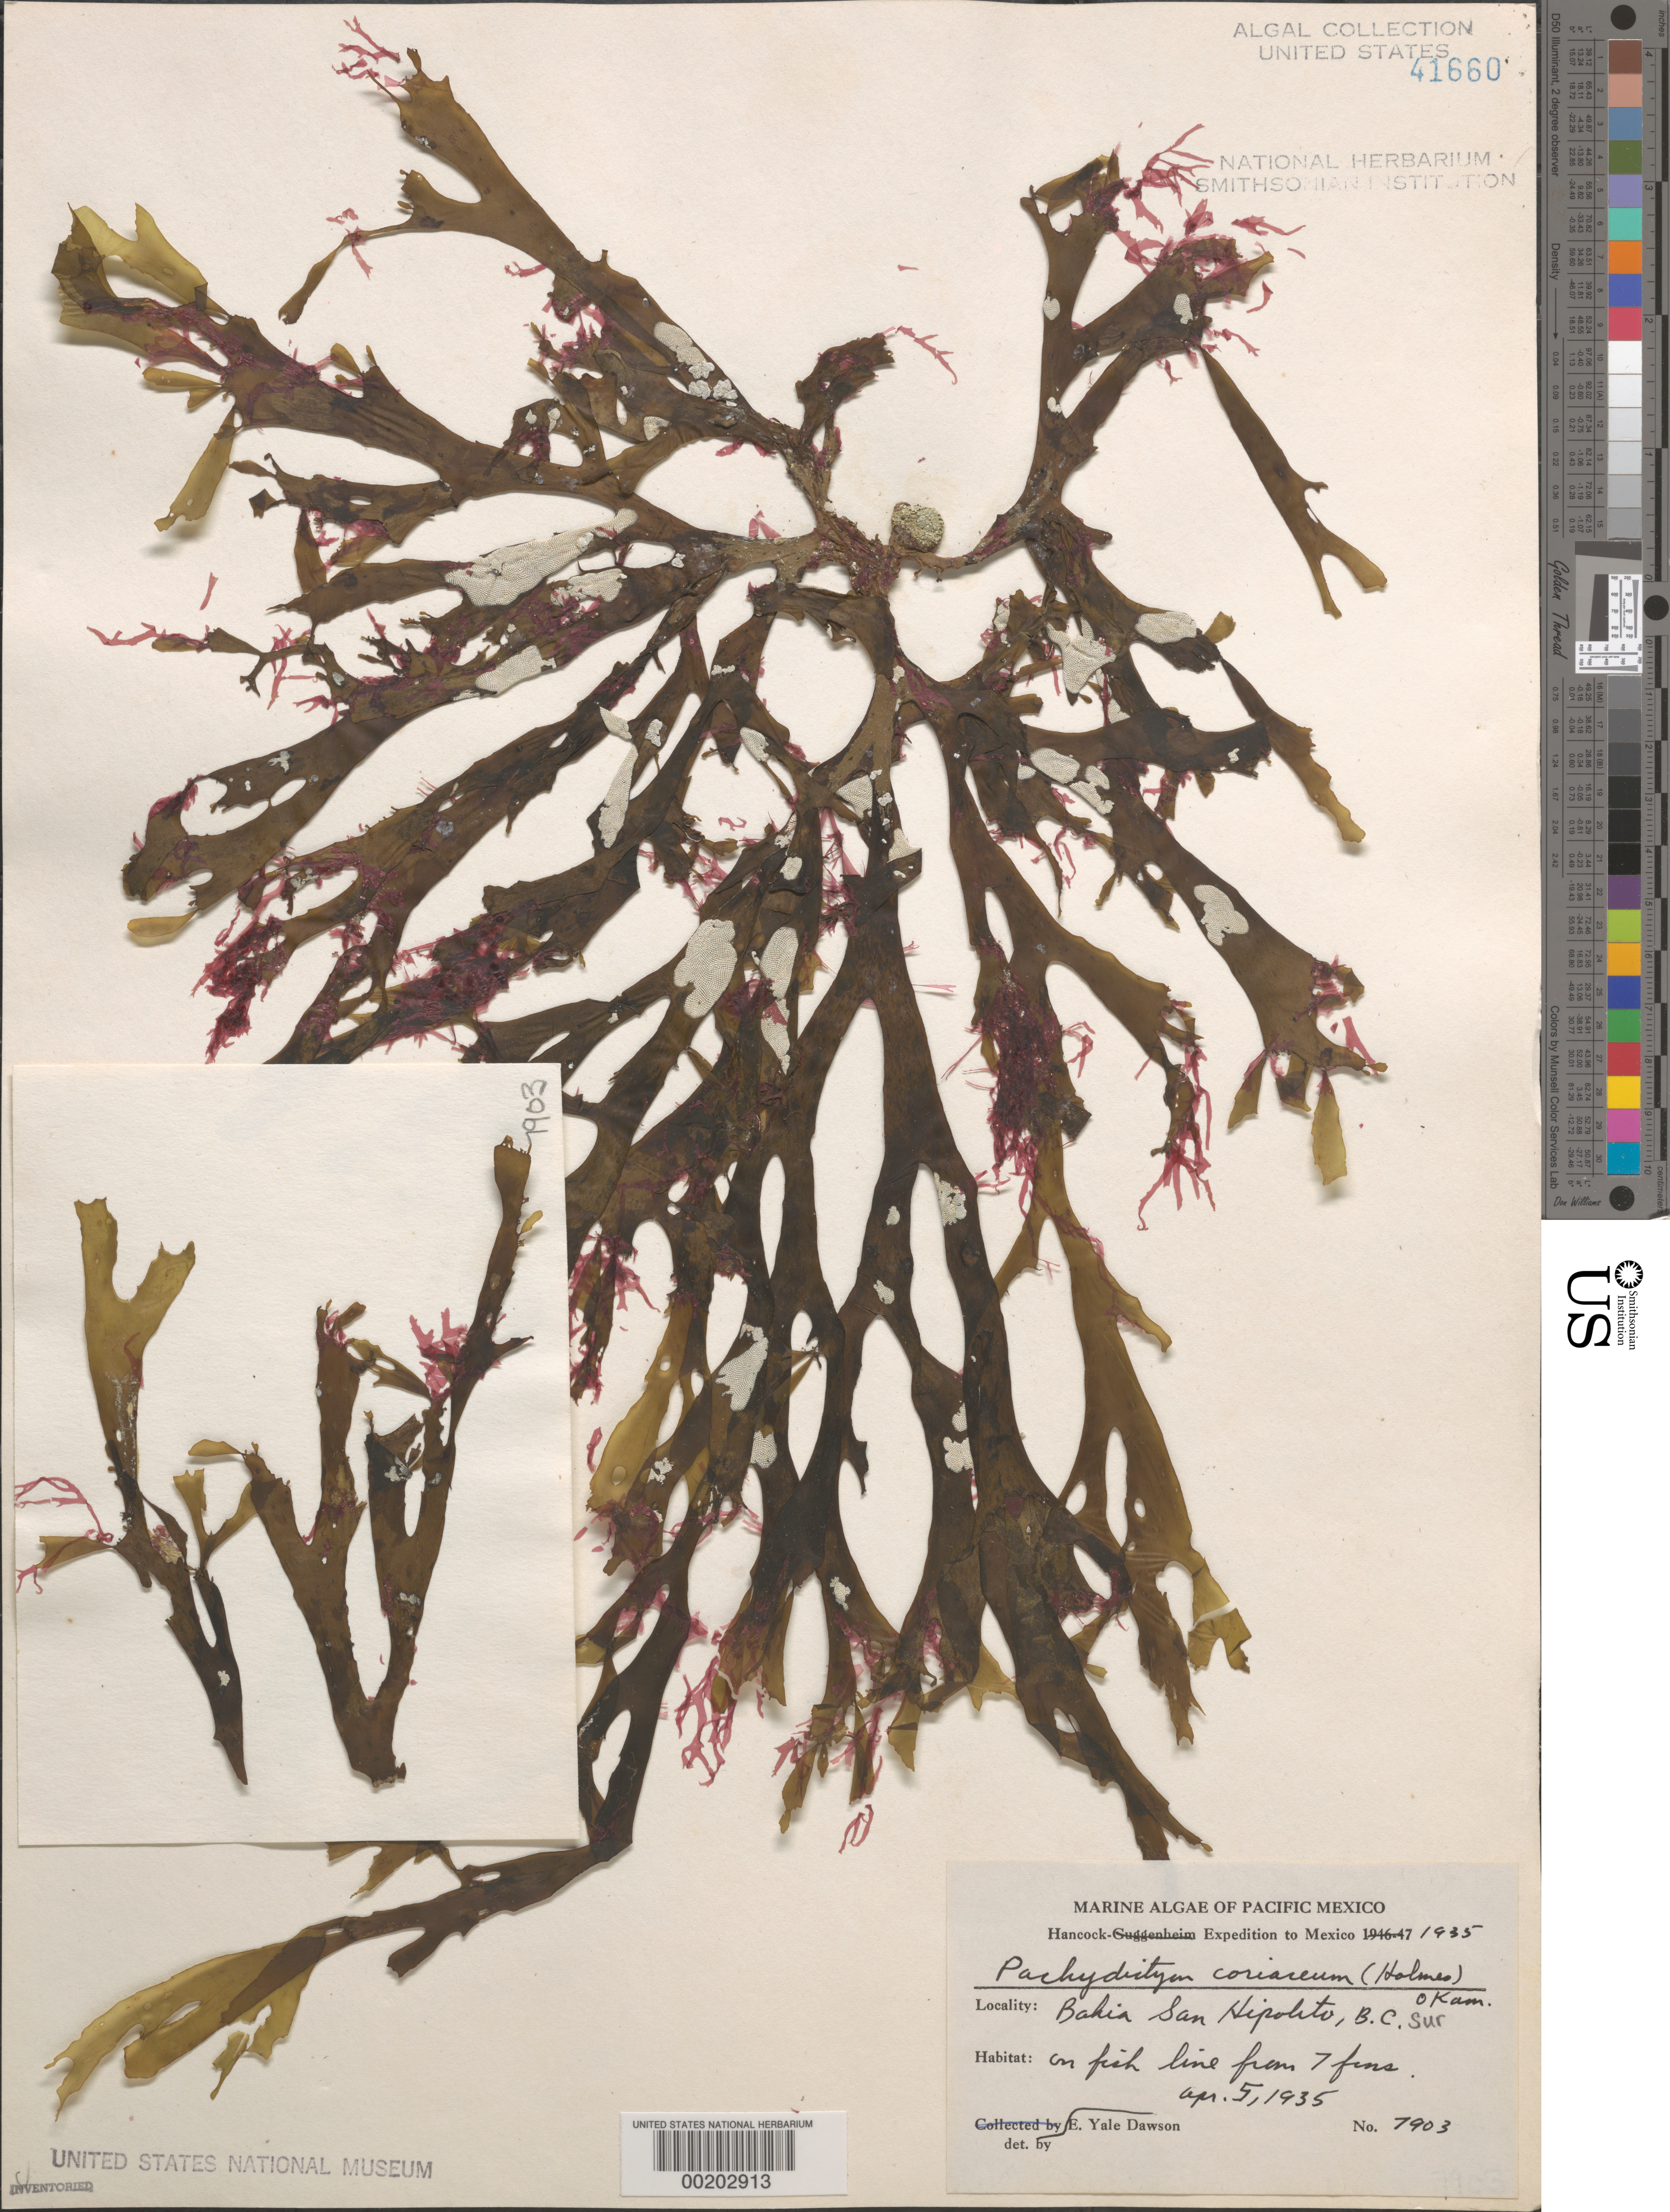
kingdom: Chromista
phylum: Ochrophyta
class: Phaeophyceae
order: Dictyotales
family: Dictyotaceae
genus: Pachydictyon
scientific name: Pachydictyon coriaceum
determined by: Dawson, E. Y.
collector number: EYD 7903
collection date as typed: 05 Apr 1935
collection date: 1935-04-05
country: Mexico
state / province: Baja California Sur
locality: Bahia San Hipolito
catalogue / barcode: US 41660